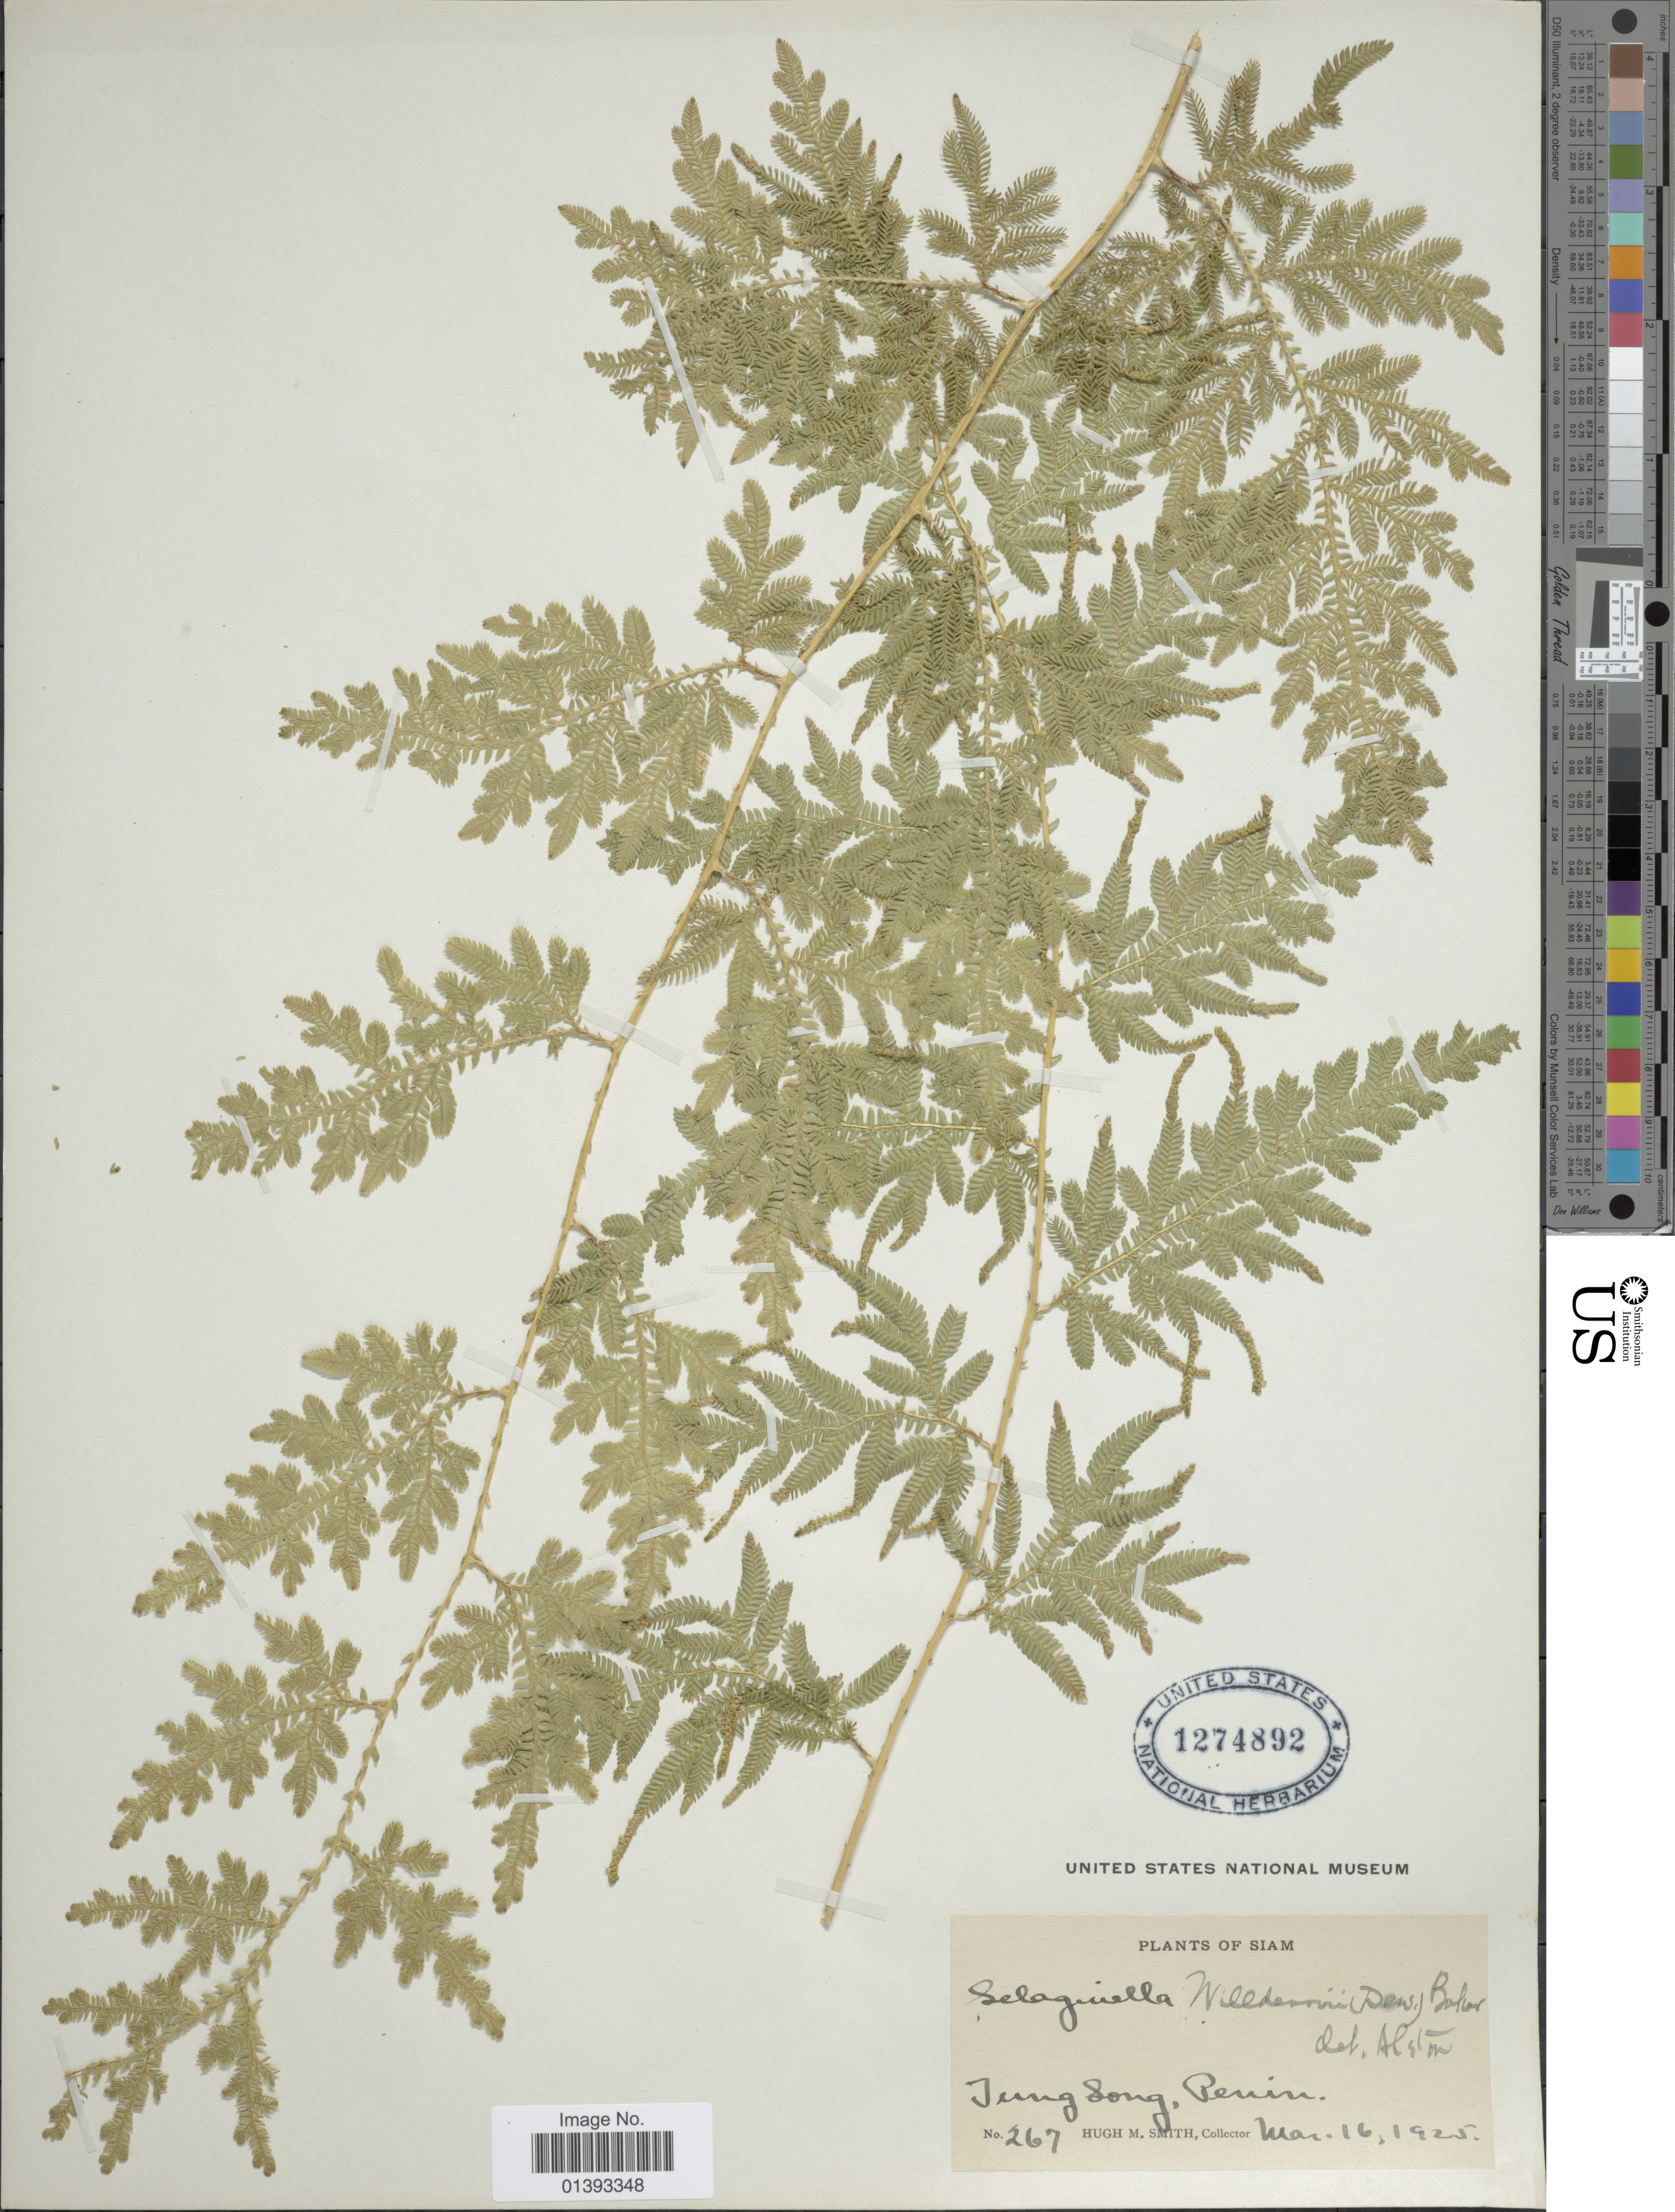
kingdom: Plantae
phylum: Tracheophyta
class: Lycopodiopsida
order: Selaginellales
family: Selaginellaceae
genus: Selaginella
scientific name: Selaginella willdenowii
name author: (Desv. ex Poir.) Baker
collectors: H. M. Smith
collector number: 267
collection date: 1925-03-16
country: Thailand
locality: Siam, Tung Song, Penin.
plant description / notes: Corrected "Jung Song" to Tung Song.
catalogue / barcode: US 1274892